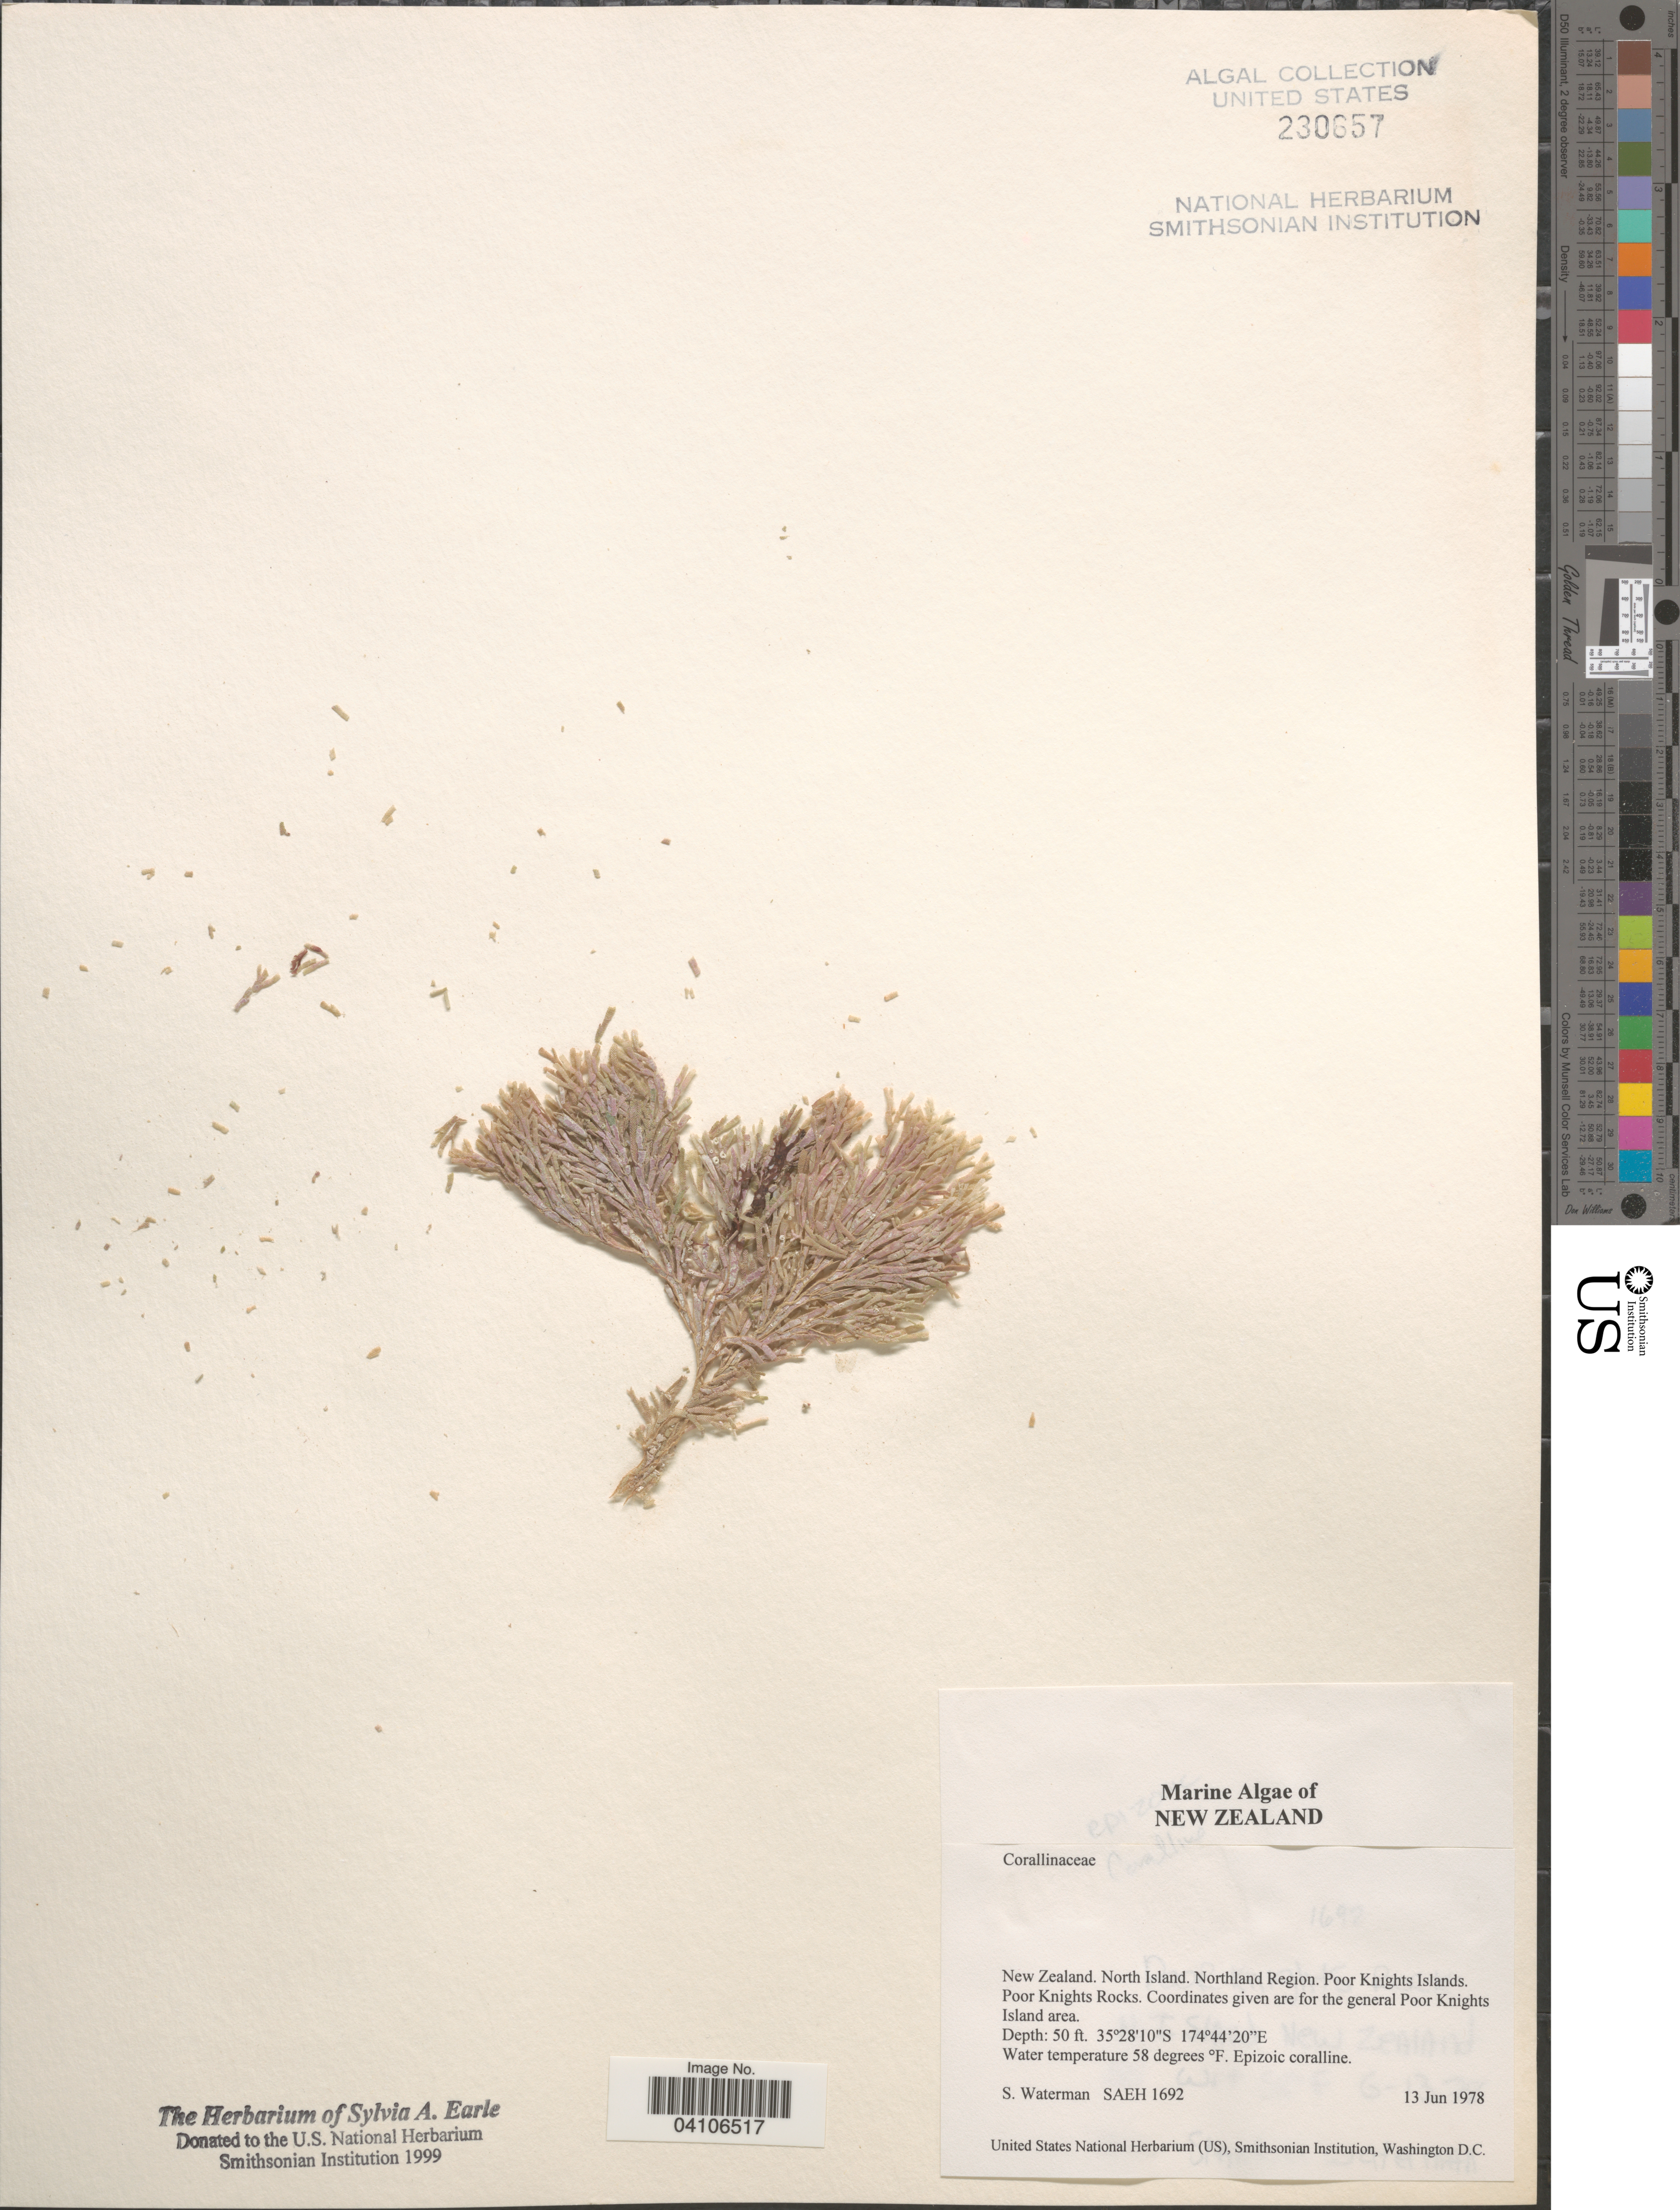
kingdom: Plantae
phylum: Rhodophyta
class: Florideophyceae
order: Corallinales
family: Corallinaceae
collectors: S. Waterman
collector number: SAEH1692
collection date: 1978-06-13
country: New Zealand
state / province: Northland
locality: North Island. Northland Region. Poor Knights Islands. Poor Knights Rocks. Coordinates given are for the general Poor Knights Island area.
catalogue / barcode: US 230657